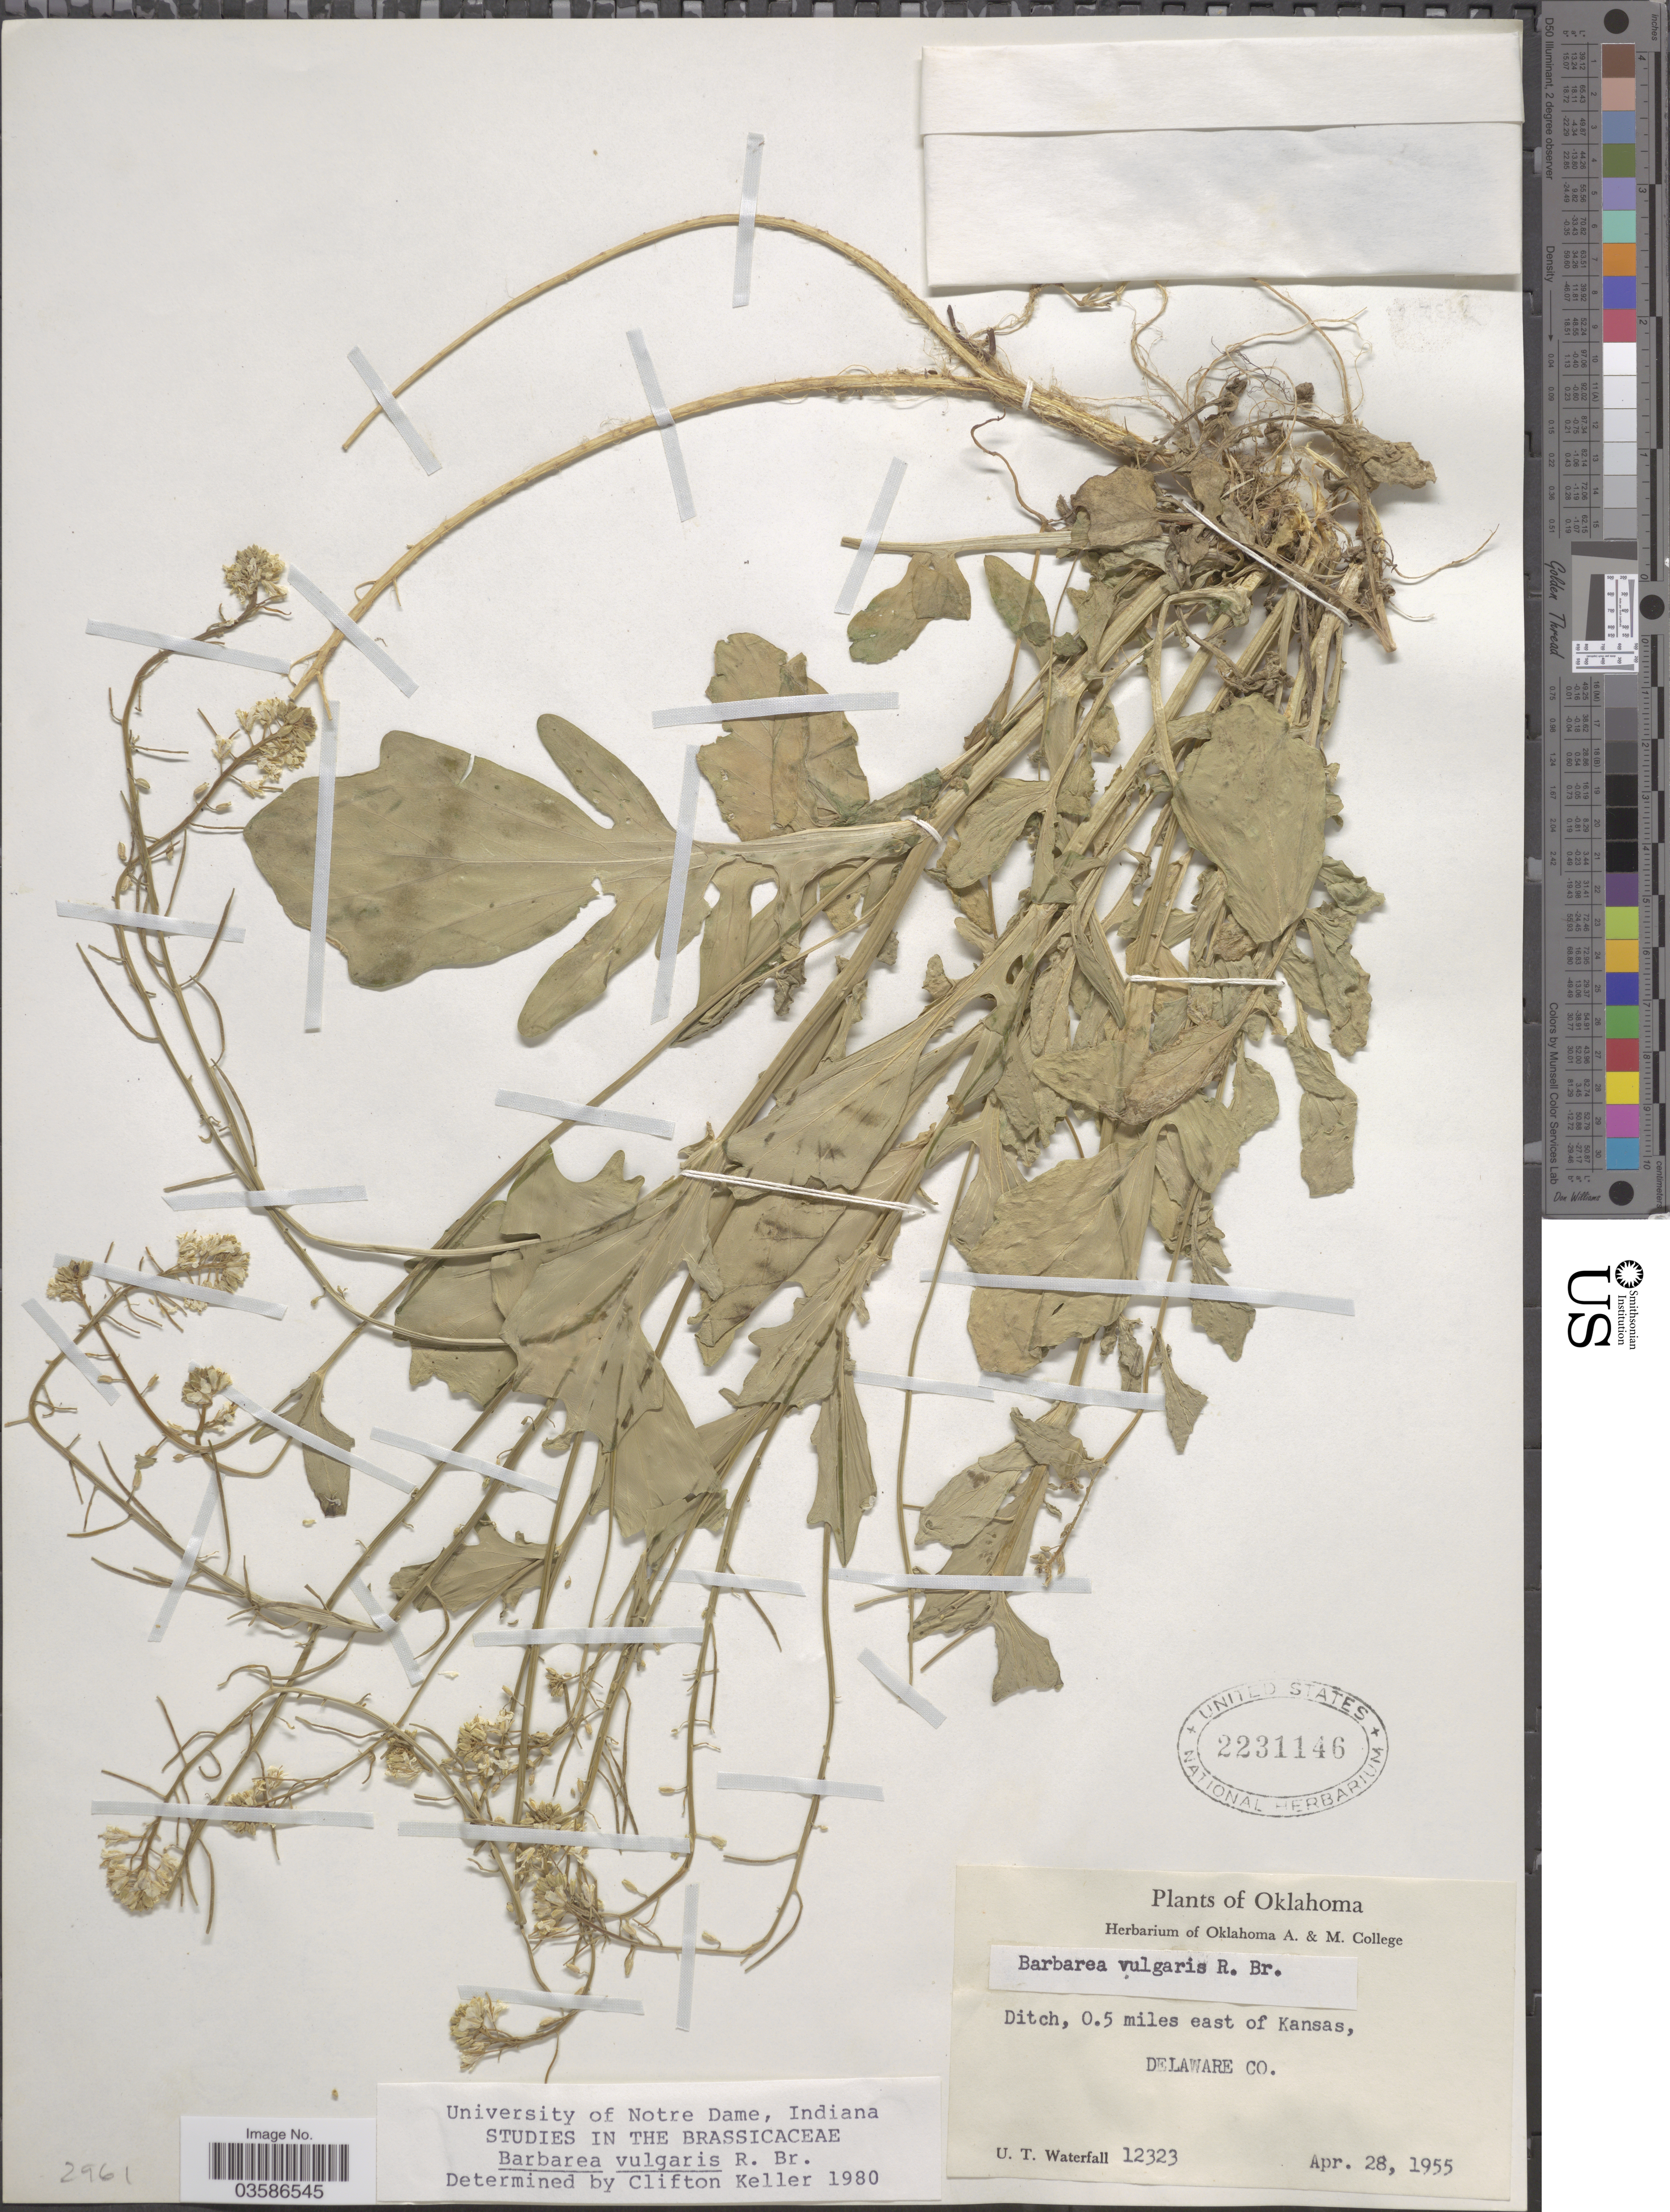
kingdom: Plantae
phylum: Tracheophyta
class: Magnoliopsida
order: Brassicales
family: Brassicaceae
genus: Barbarea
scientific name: Barbarea vulgaris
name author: W.T. Aiton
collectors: U. T. Waterfall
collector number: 12323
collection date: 1955-04-28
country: United States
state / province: Oklahoma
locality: Ditch, 0.5 miles east of Kansas, Delaware Co.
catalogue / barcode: US 2231146